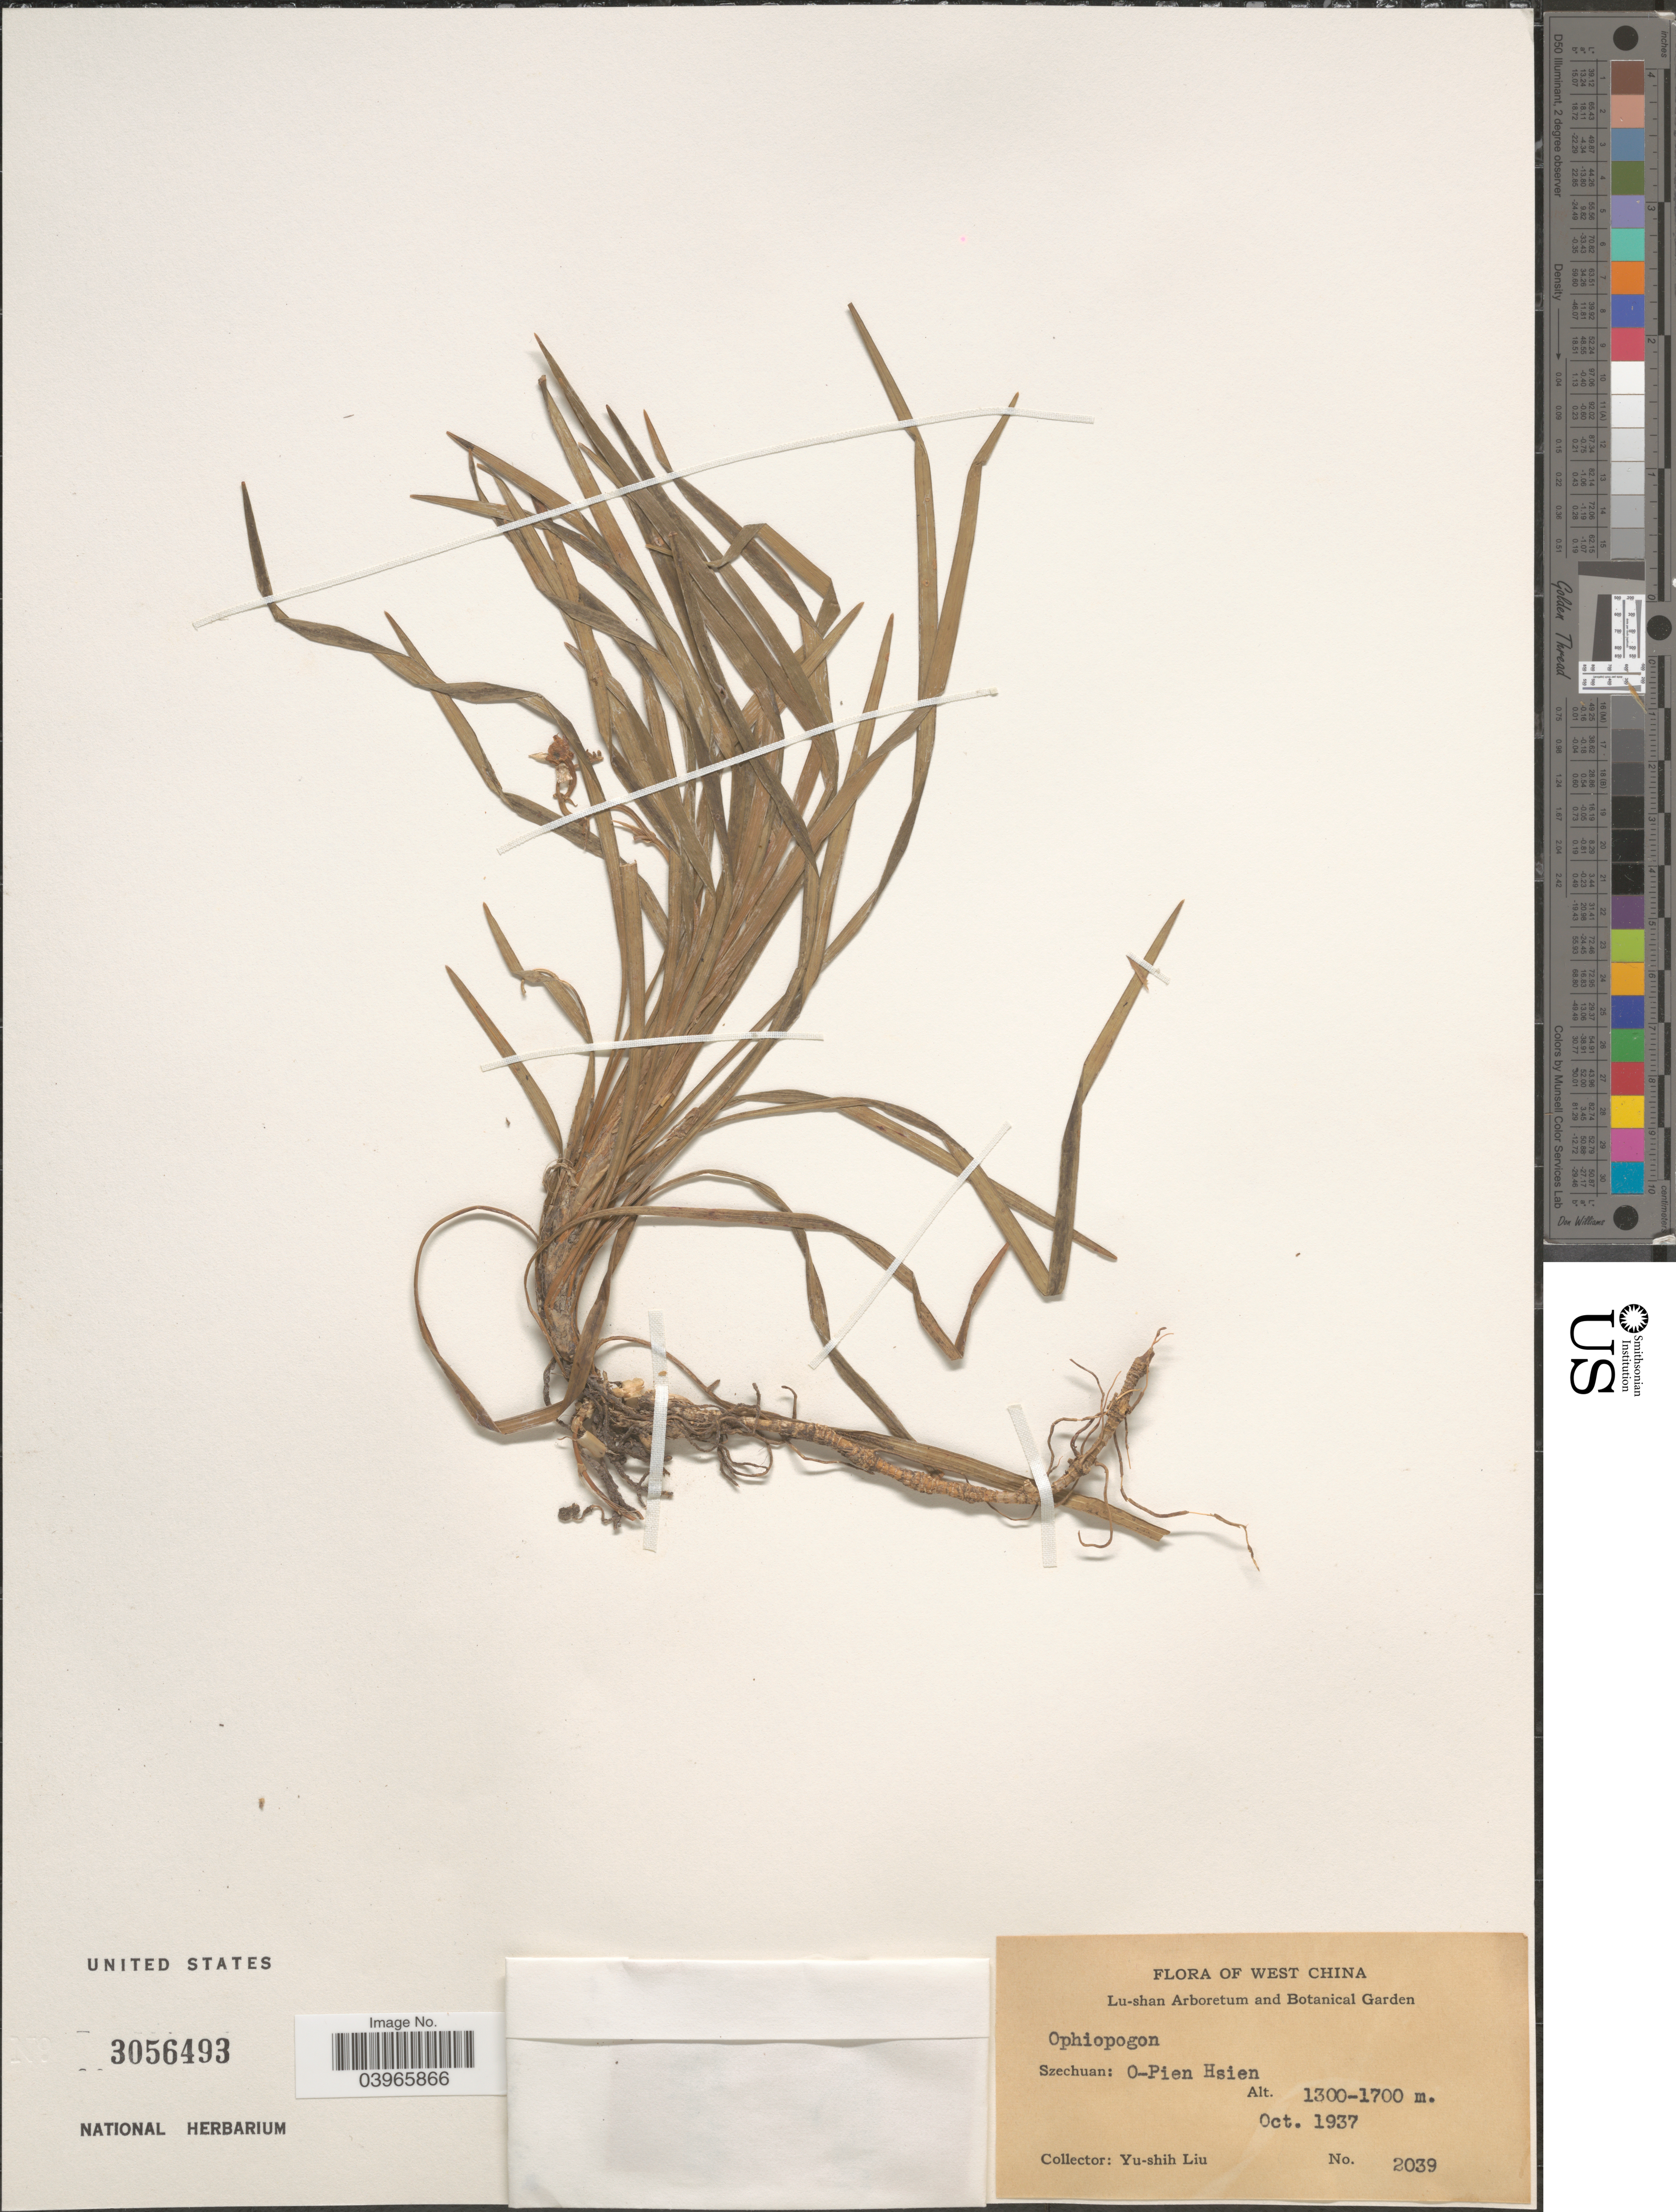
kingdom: Plantae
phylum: Tracheophyta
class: Liliopsida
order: Asparagales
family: Asparagaceae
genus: Ophiopogon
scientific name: Ophiopogon sp.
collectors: Y.-S. Liu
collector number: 2039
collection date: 1937-10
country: China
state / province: Sichuan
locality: West China. Szechuan: O-Pien Hsien.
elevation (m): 1300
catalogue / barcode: US 3056493